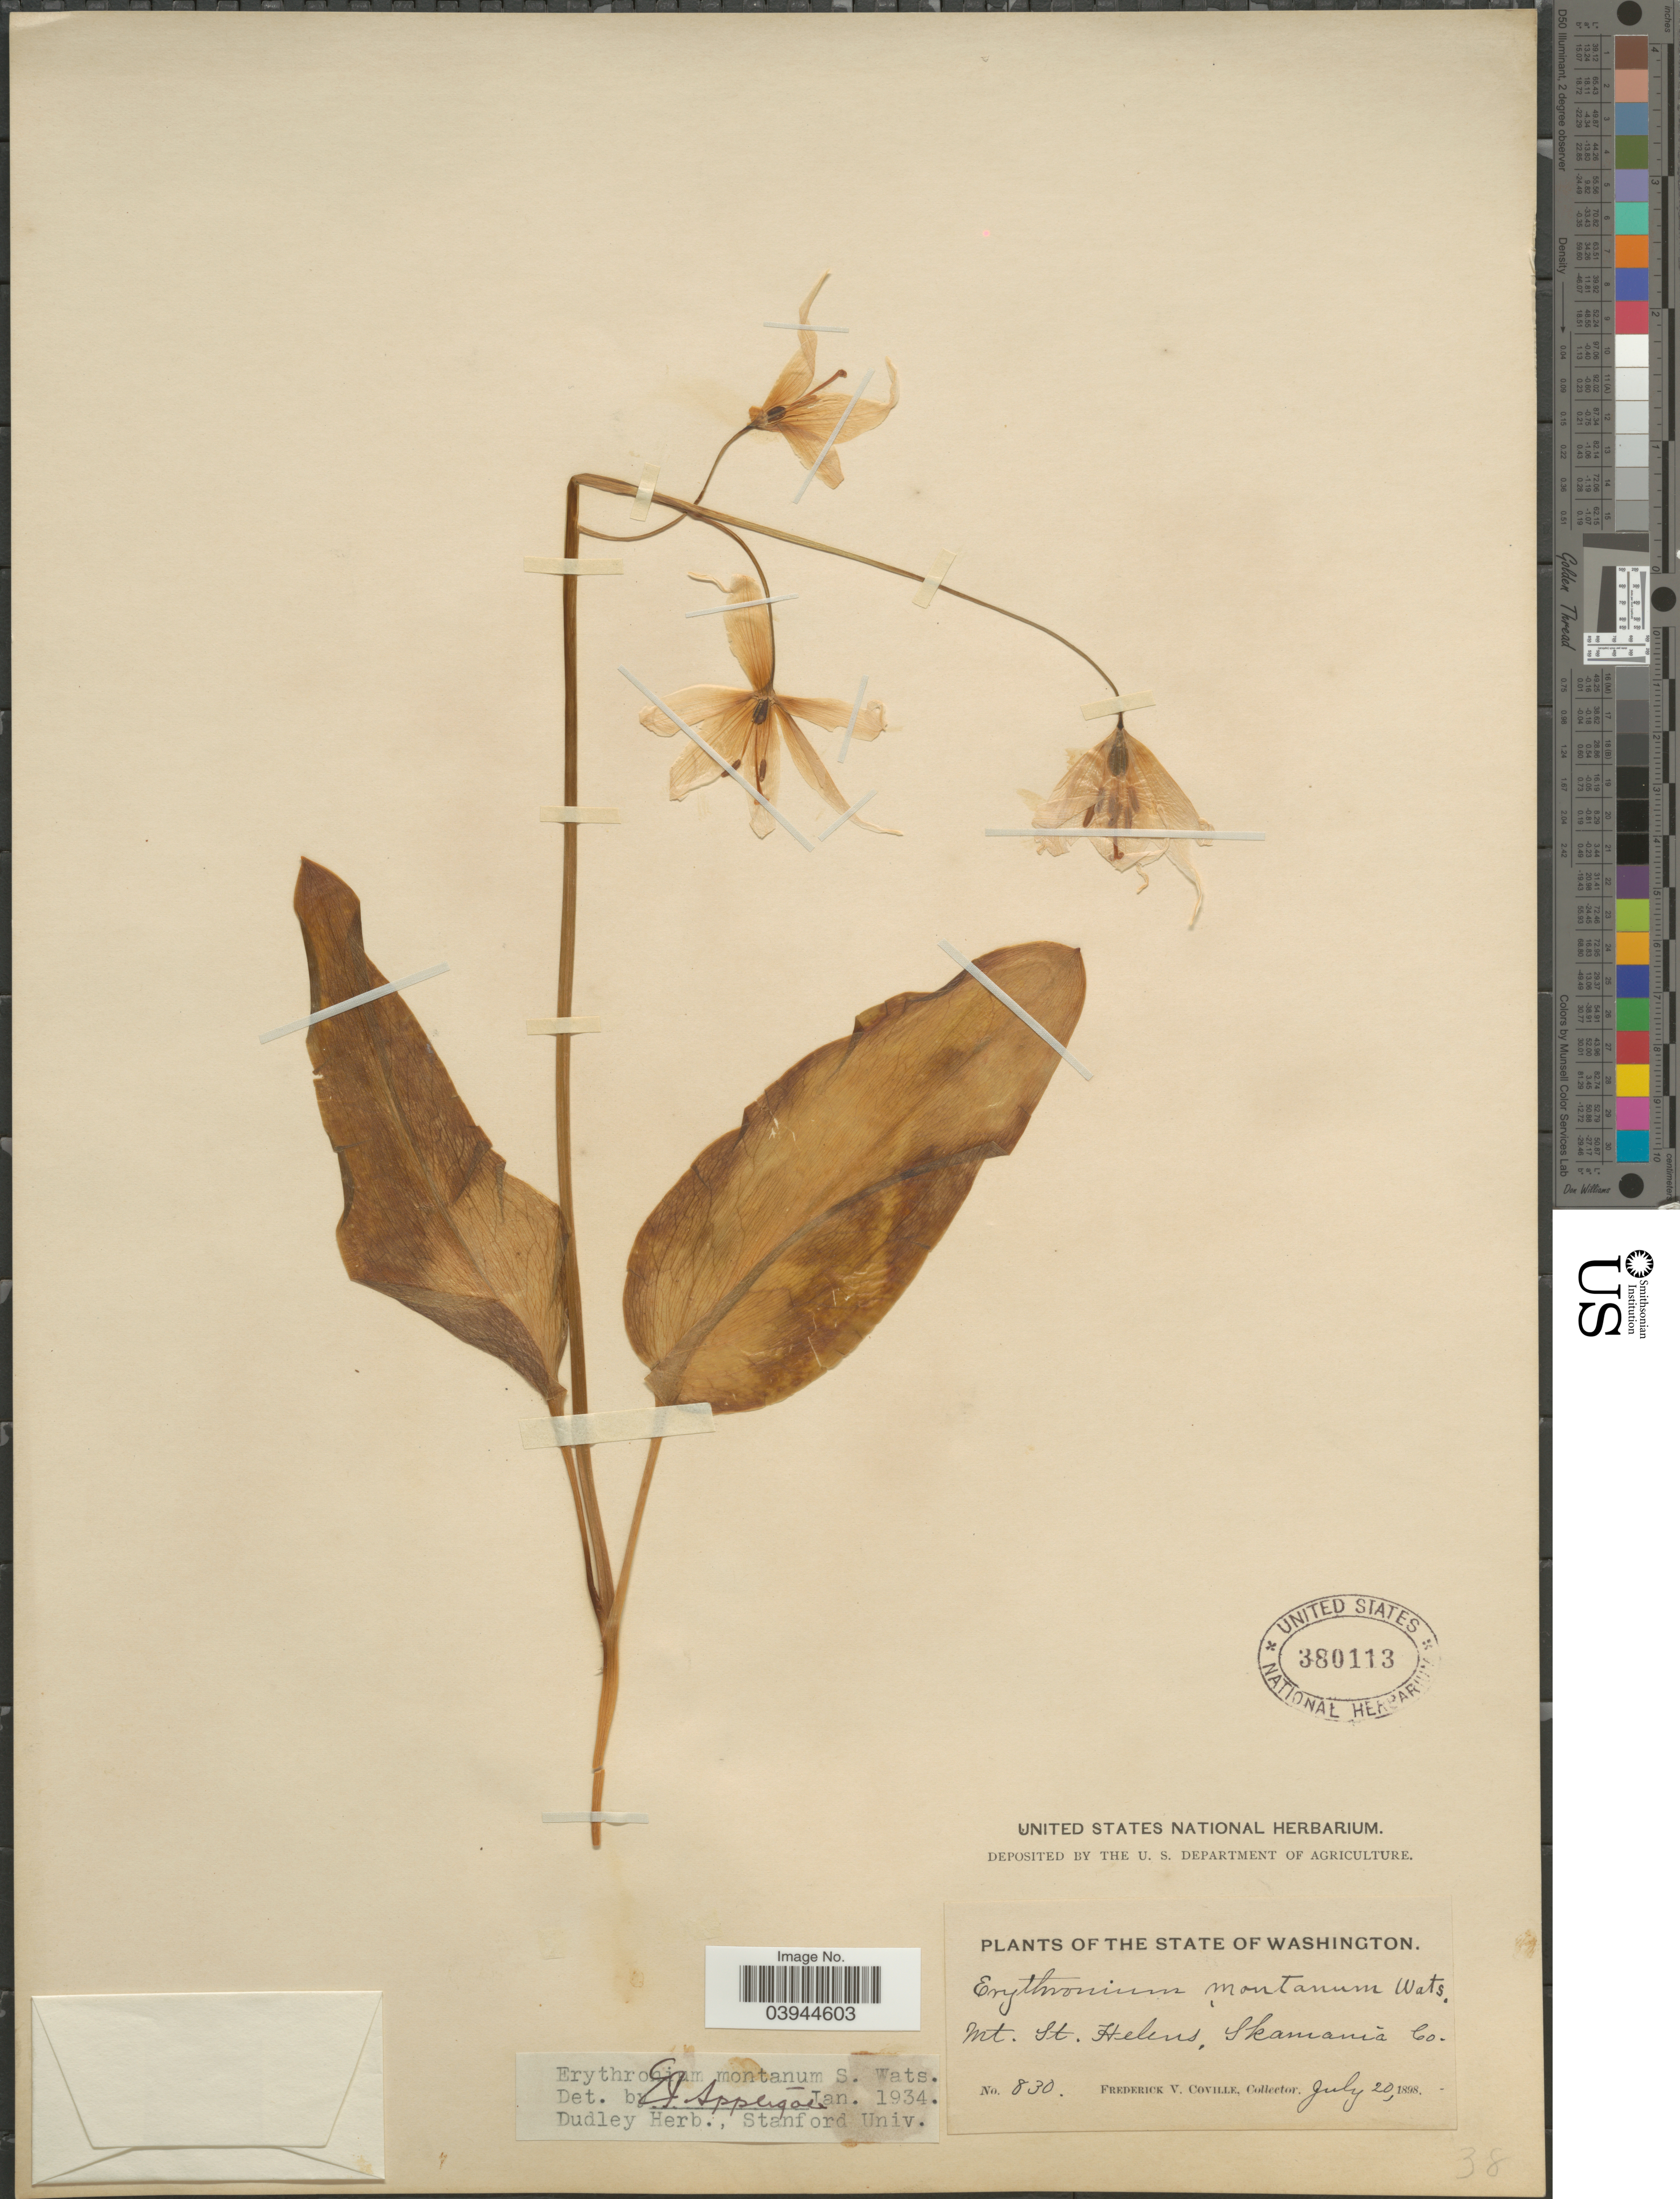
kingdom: Plantae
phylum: Tracheophyta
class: Liliopsida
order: Liliales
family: Liliaceae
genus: Erythronium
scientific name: Erythronium montanum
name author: S. Watson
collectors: F. V. Coville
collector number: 830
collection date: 1898-07-20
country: United States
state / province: Washington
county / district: Skamania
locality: Mt. St. Helens, Skamania Co.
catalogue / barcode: US 380113